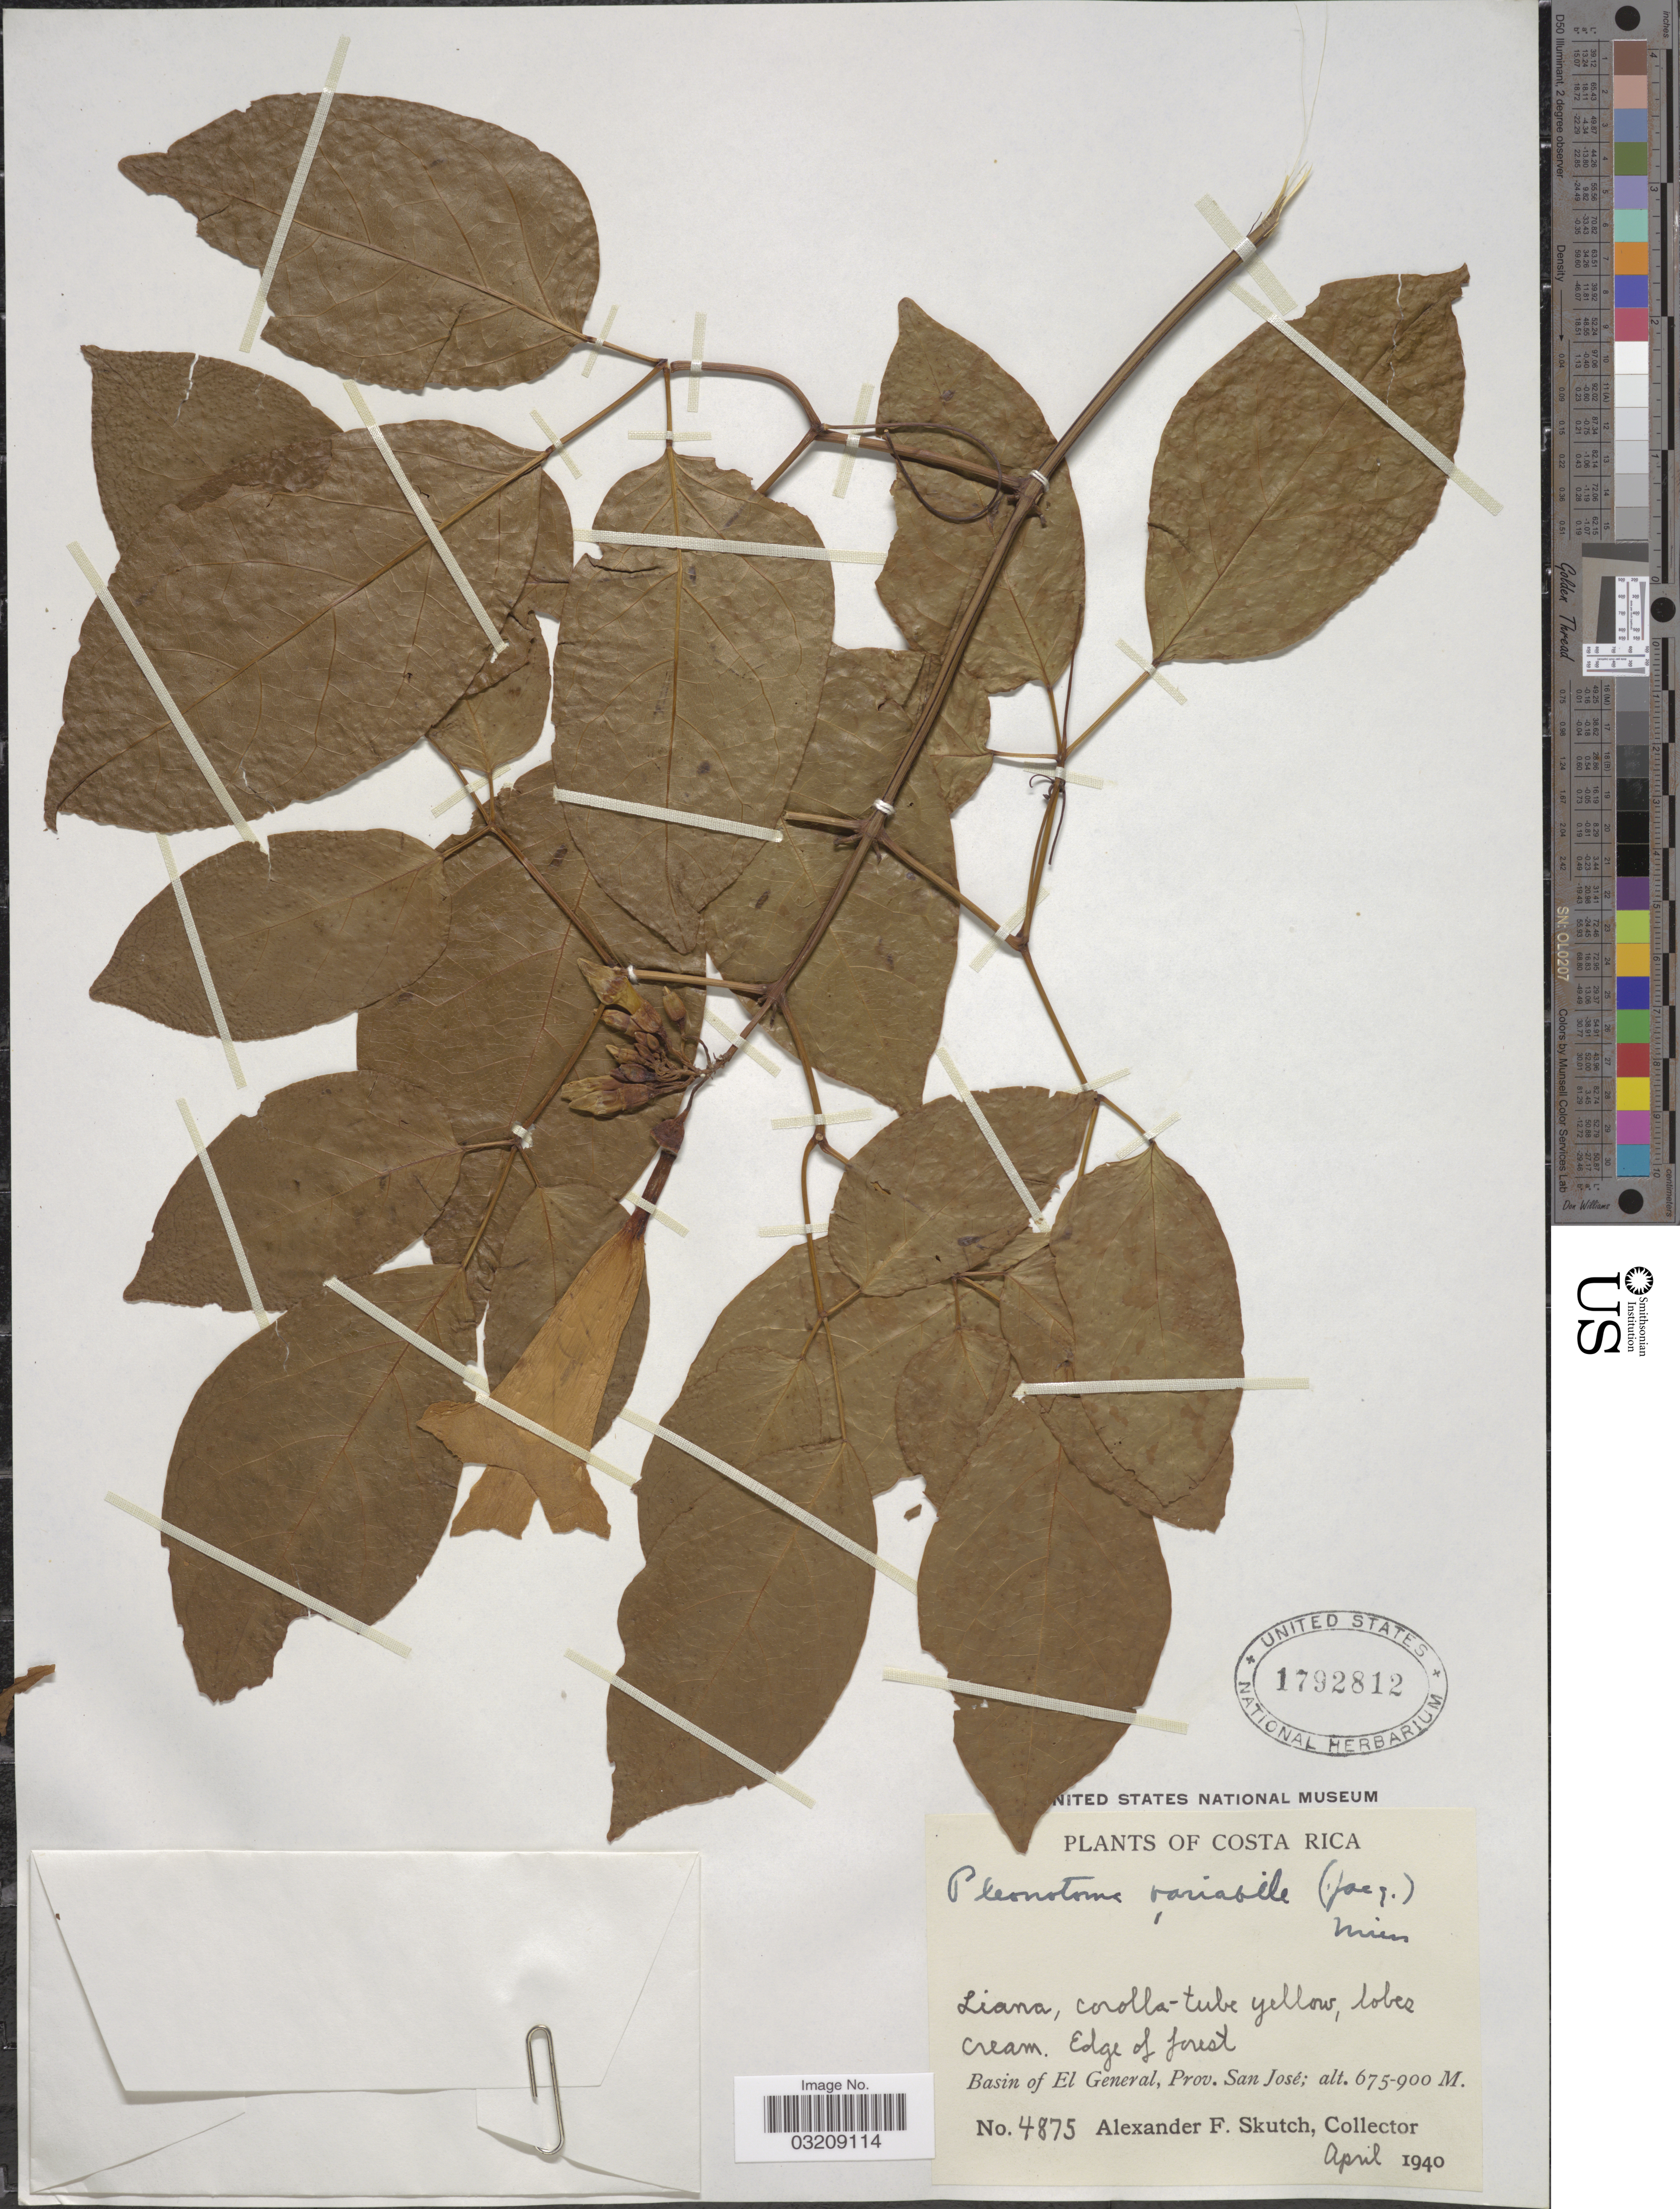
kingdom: Plantae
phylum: Tracheophyta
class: Magnoliopsida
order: Lamiales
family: Bignoniaceae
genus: Pleonotoma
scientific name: Pleonotoma variabilis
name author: (Jacq.) Miers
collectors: A. F. Skutch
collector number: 4875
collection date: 1940-04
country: Costa Rica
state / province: San José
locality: Edge of forest. Basin of El General.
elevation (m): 675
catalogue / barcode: US 1792812